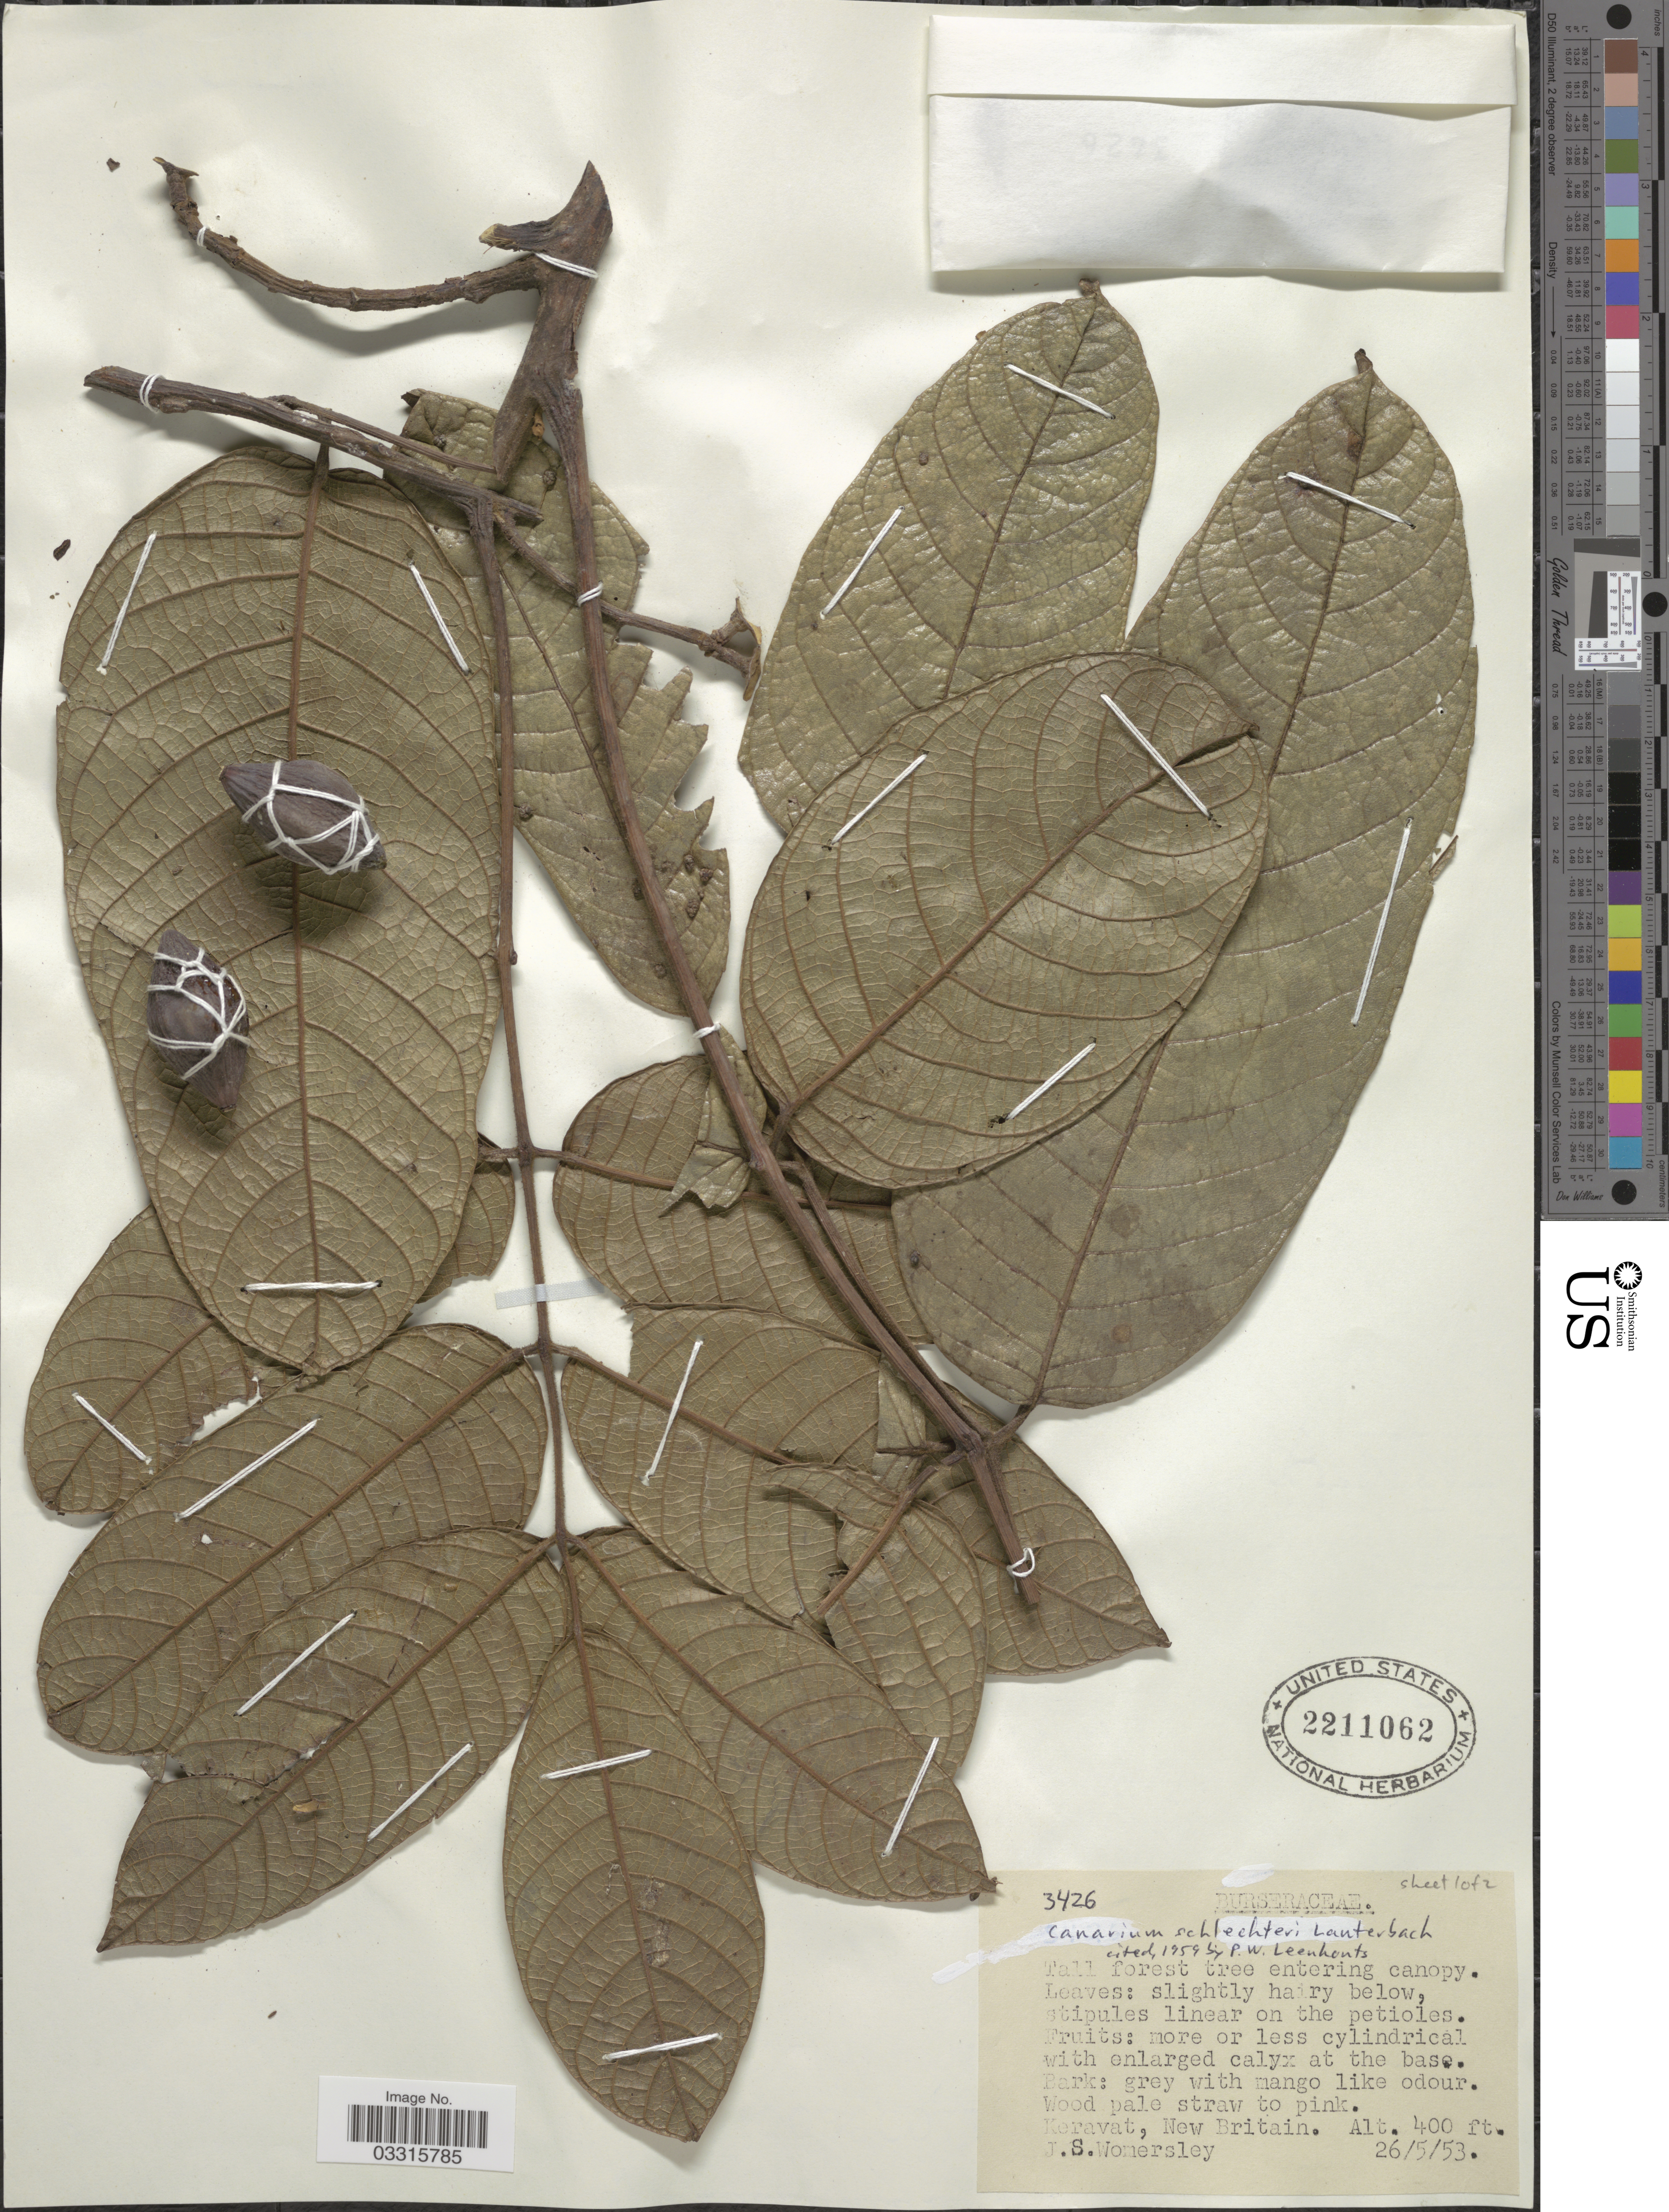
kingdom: Plantae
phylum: Tracheophyta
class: Magnoliopsida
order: Sapindales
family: Burseraceae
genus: Canarium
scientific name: Canarium schlechteri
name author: Lauterb.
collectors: J. S. Womersley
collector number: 3426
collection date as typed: Transcribed d/m/y: 26/5/53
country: Papua New Guinea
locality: Keravat, New Britain.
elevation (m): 122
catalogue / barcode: US 2211062